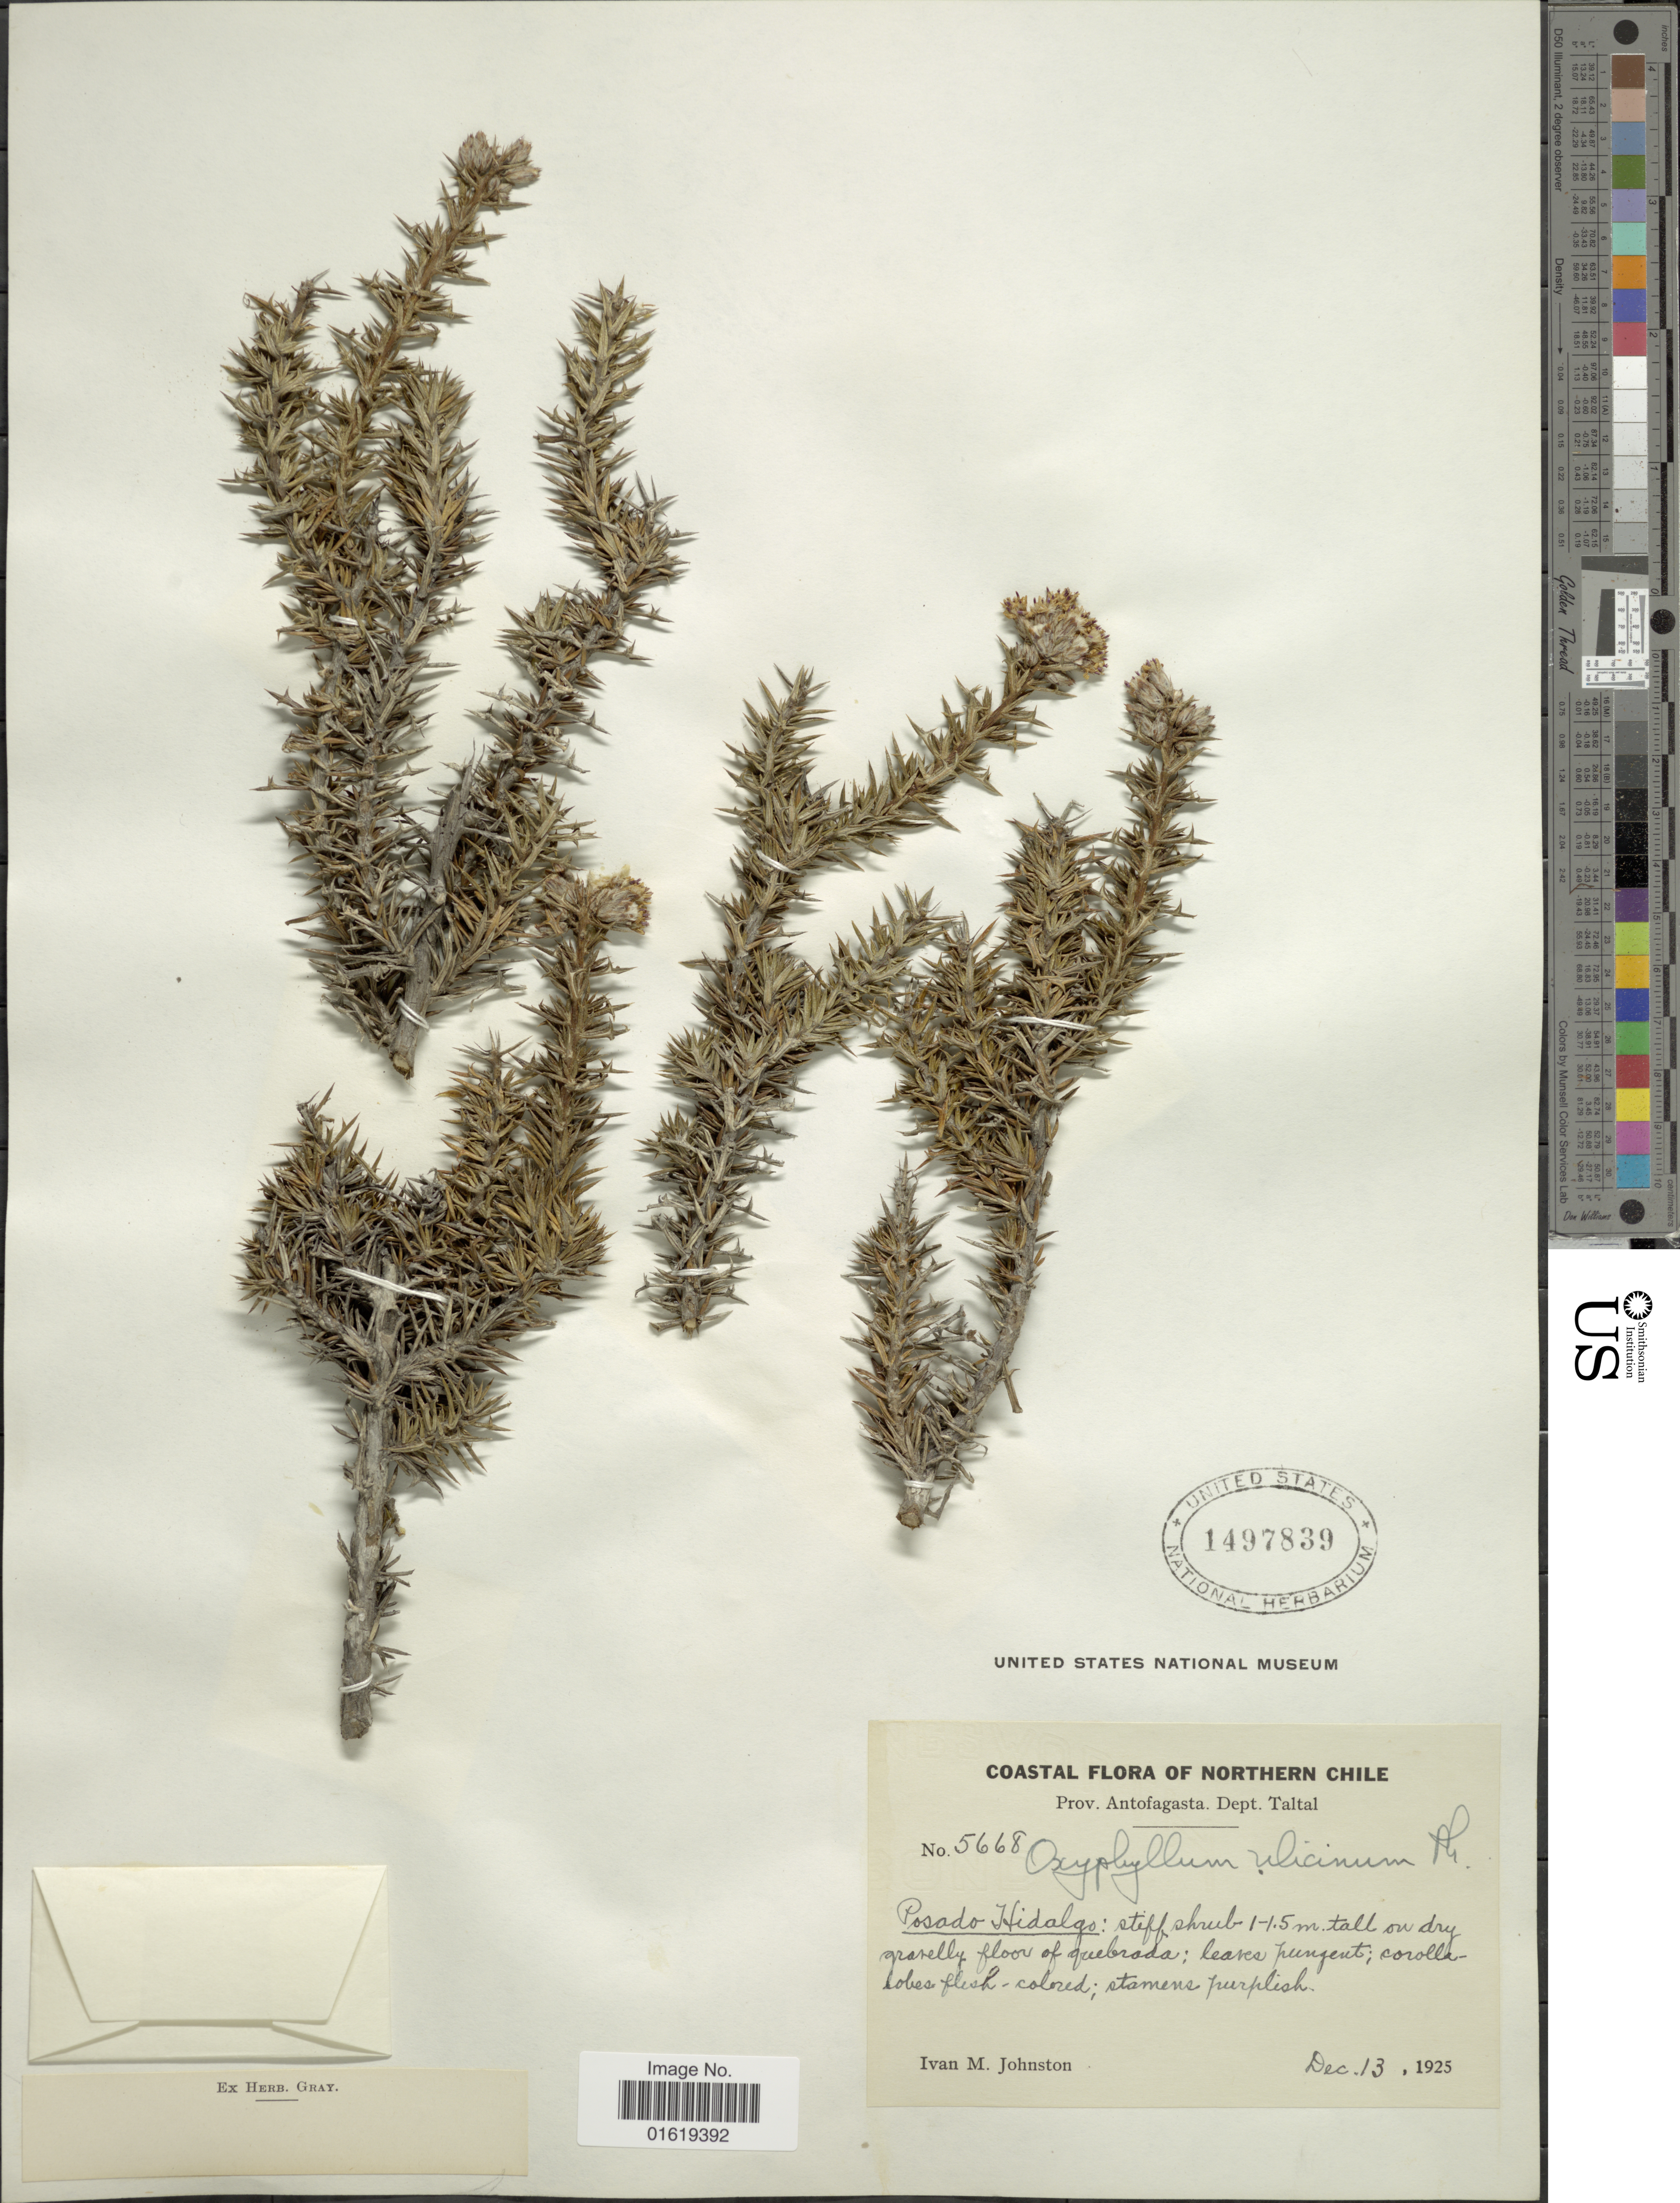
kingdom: Plantae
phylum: Tracheophyta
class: Magnoliopsida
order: Asterales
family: Asteraceae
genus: Oxyphyllum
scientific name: Oxyphyllum ulicinum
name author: Phil.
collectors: I.M. Johnston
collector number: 5668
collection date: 1925-12-13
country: Chile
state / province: Antofagasta (II)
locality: Northern Chile. Prov. Antofagasta. Dept. Taltal. Posado Hidalgo.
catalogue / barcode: US 1497839